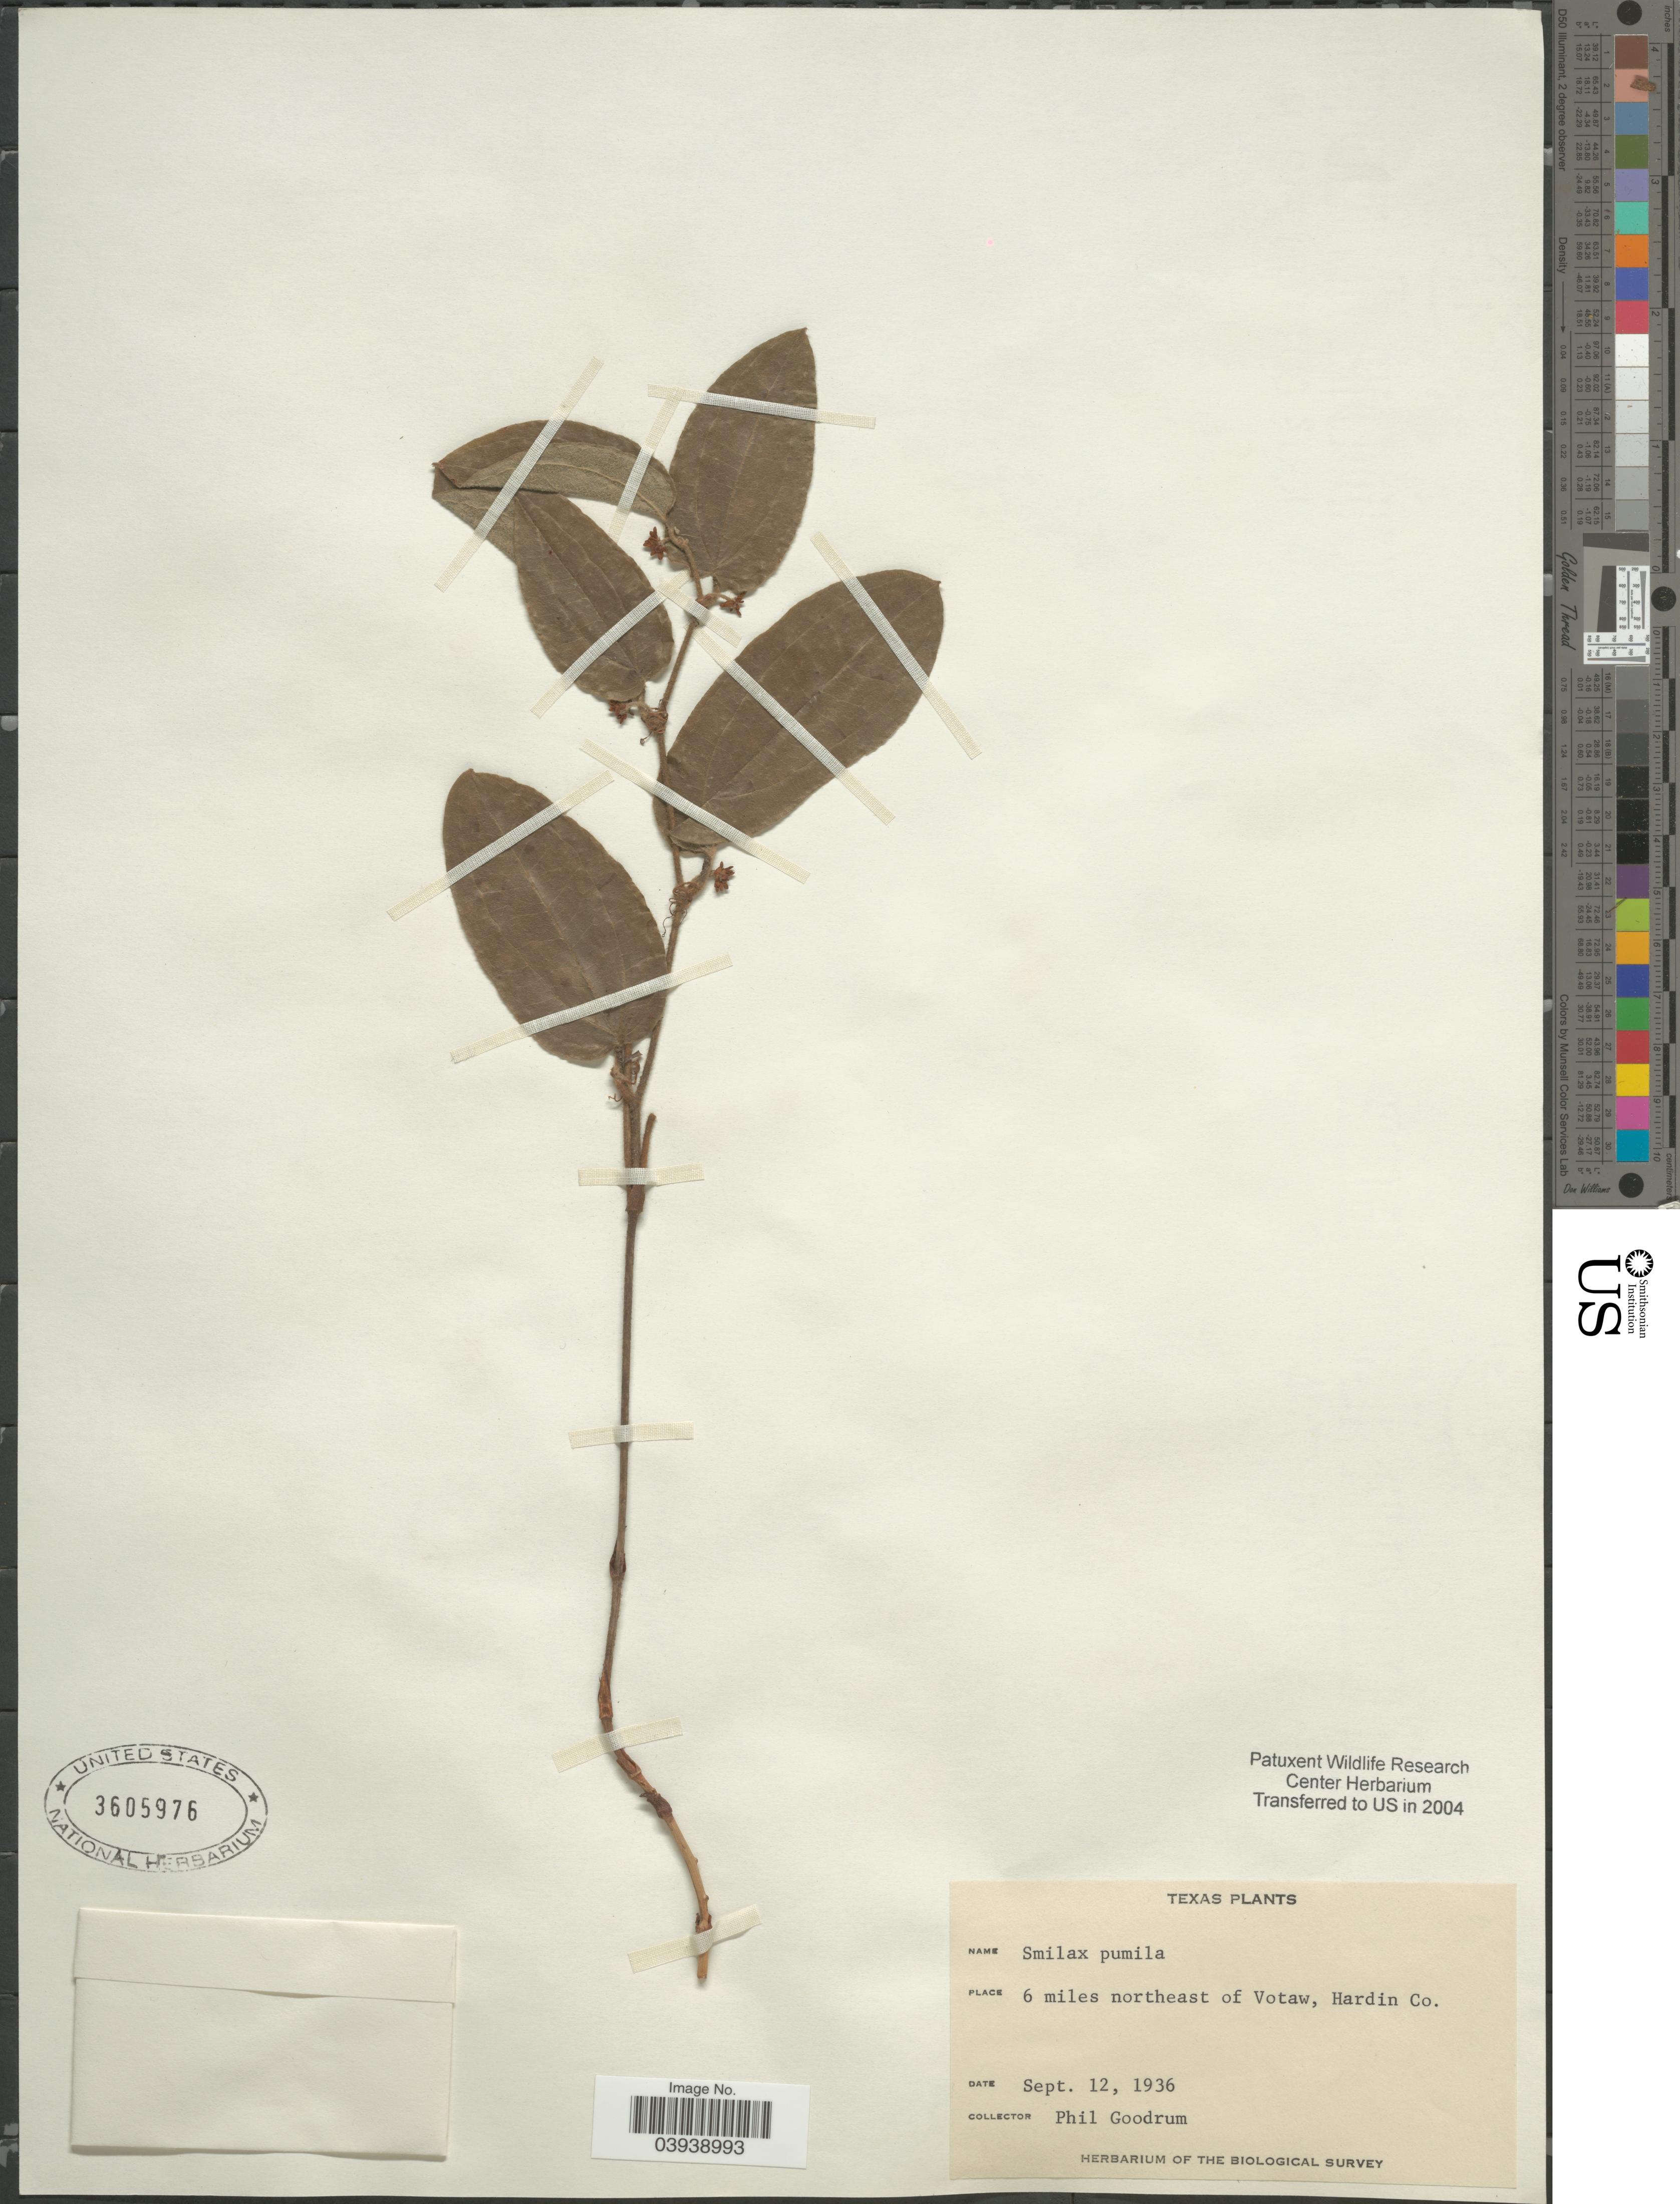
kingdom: Plantae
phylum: Tracheophyta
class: Liliopsida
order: Liliales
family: Smilacaceae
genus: Smilax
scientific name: Smilax pumila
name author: Walter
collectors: P. Goodrum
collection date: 1936-09-12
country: United States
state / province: Texas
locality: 6 miles northeast of Votaw, Hardin Co.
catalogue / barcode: US 3605976